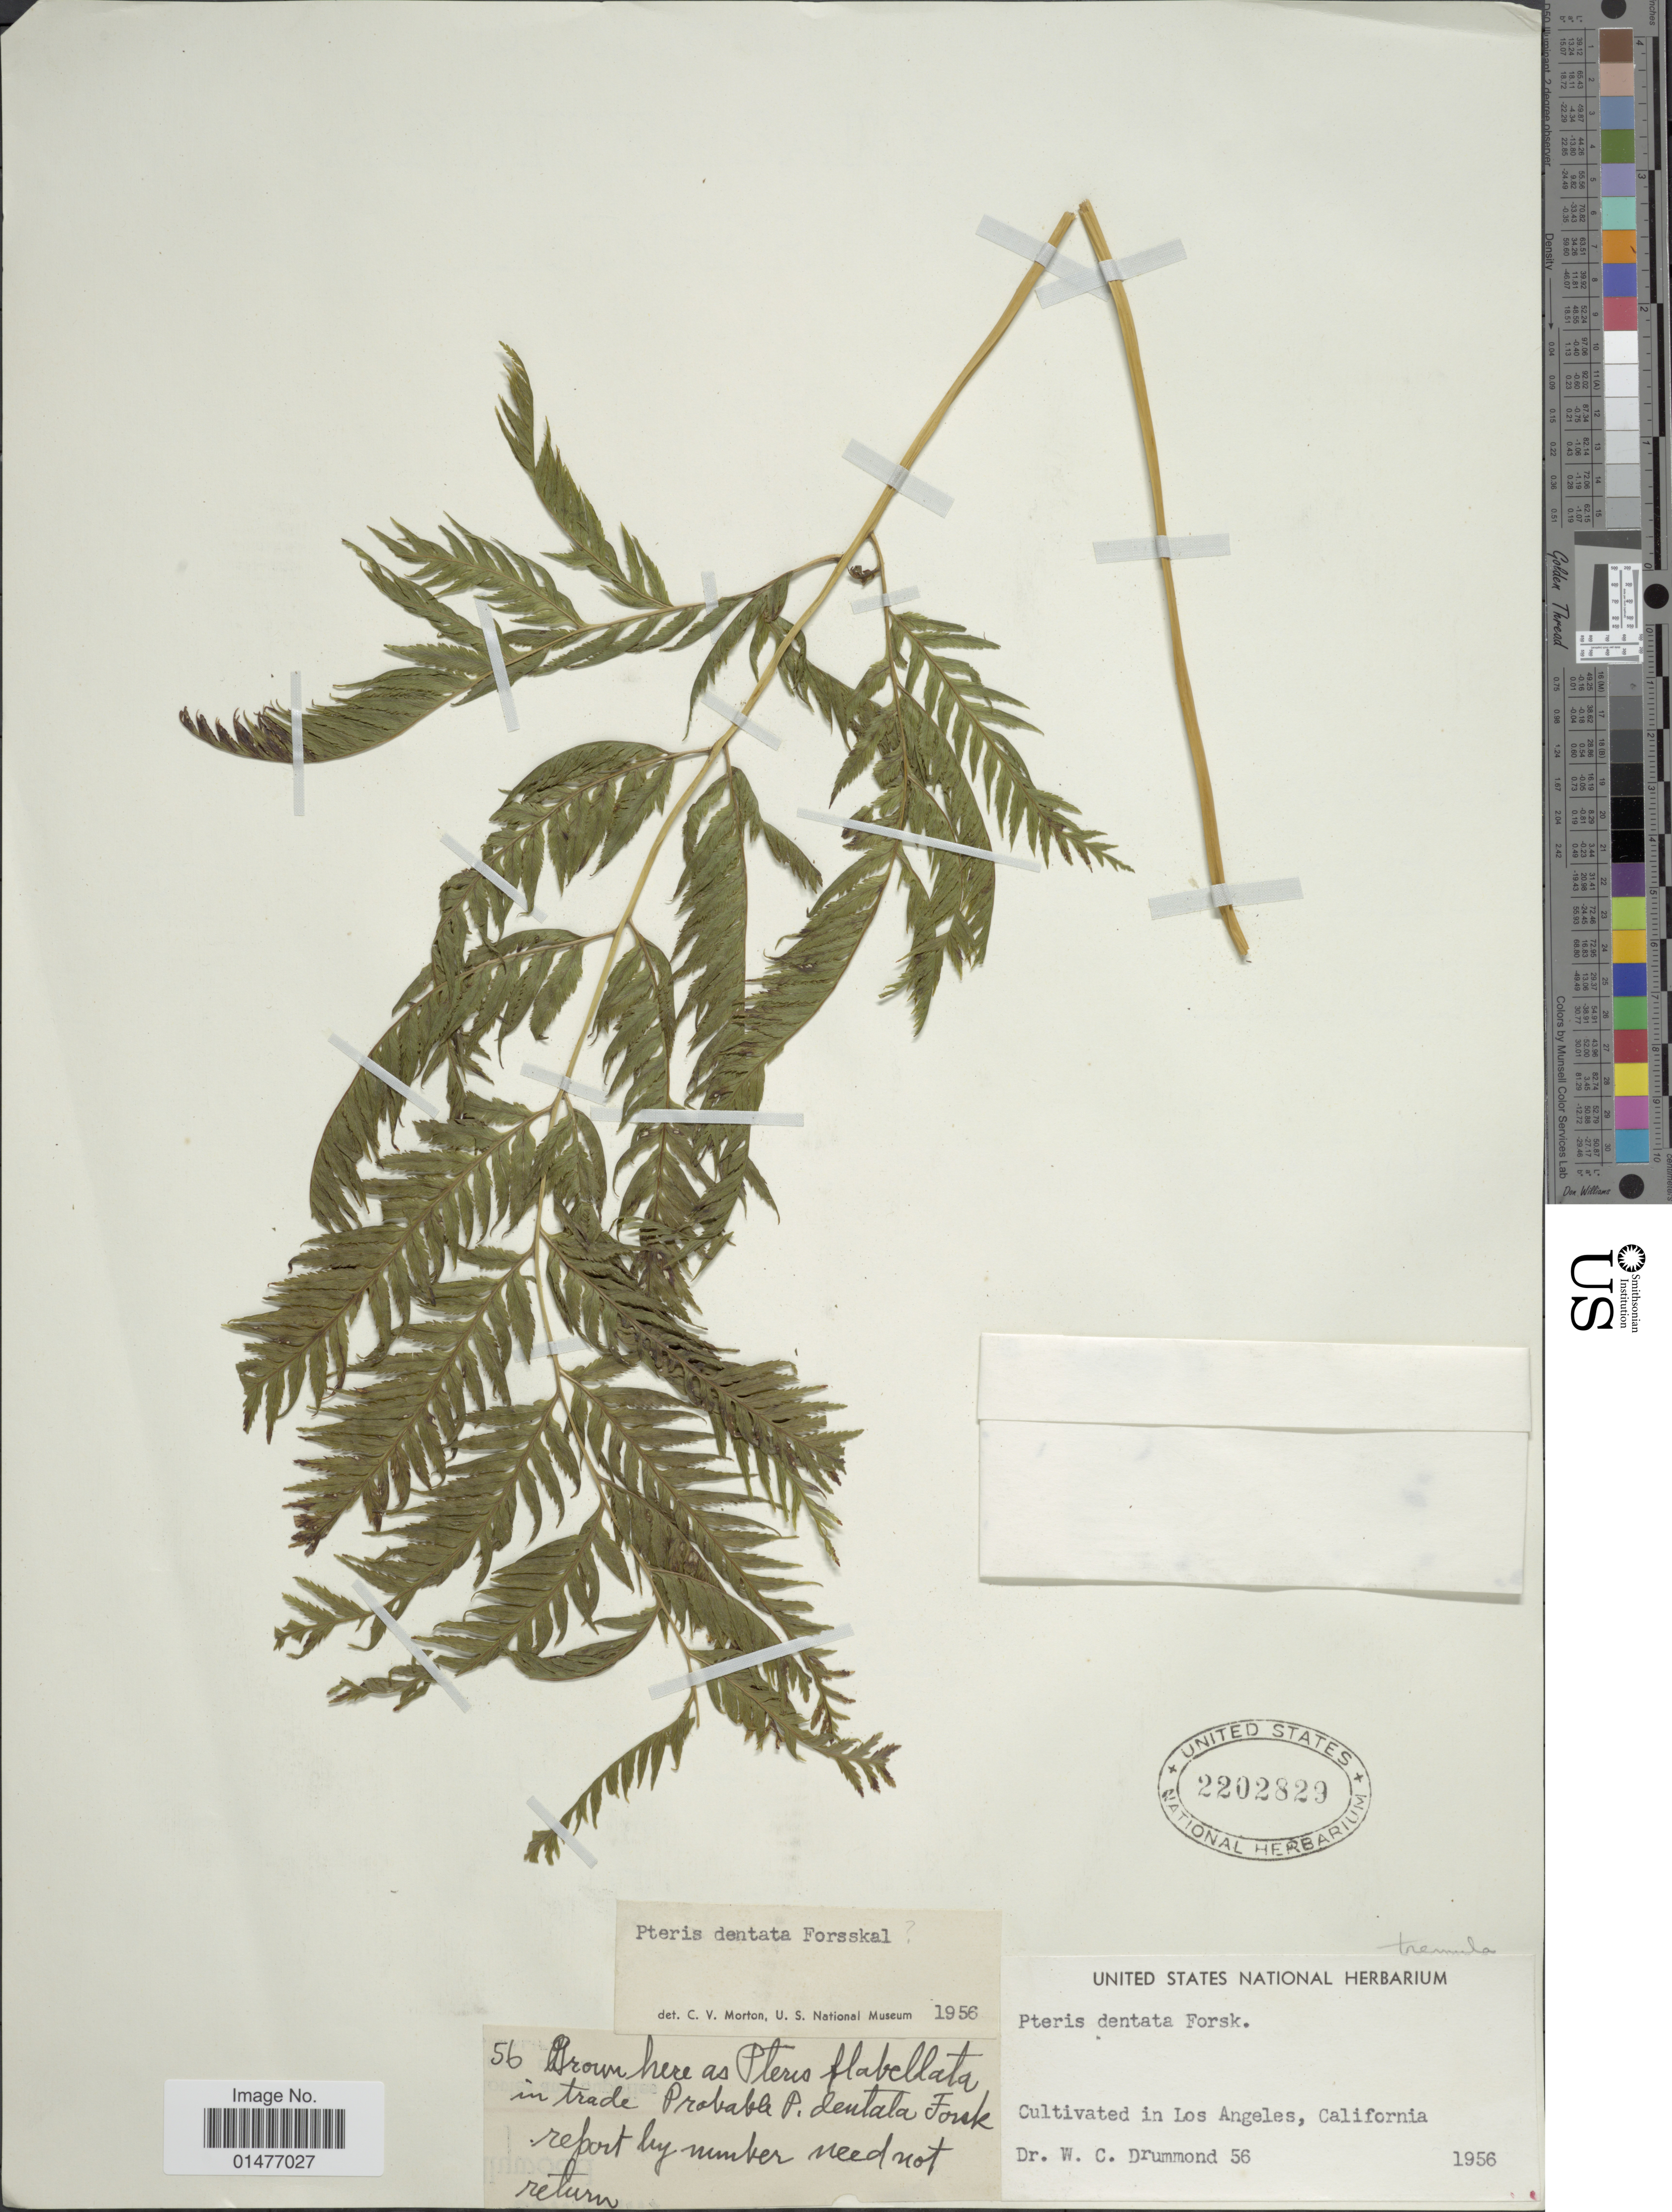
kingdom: Plantae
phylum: Tracheophyta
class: Polypodiopsida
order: Polypodiales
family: Pteridaceae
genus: Pteris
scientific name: Pteris tremula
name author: R. Br.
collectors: W. Drummond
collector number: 56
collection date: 1956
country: United States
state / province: California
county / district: Los Angeles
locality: Los Angeles, California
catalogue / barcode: US 2202829